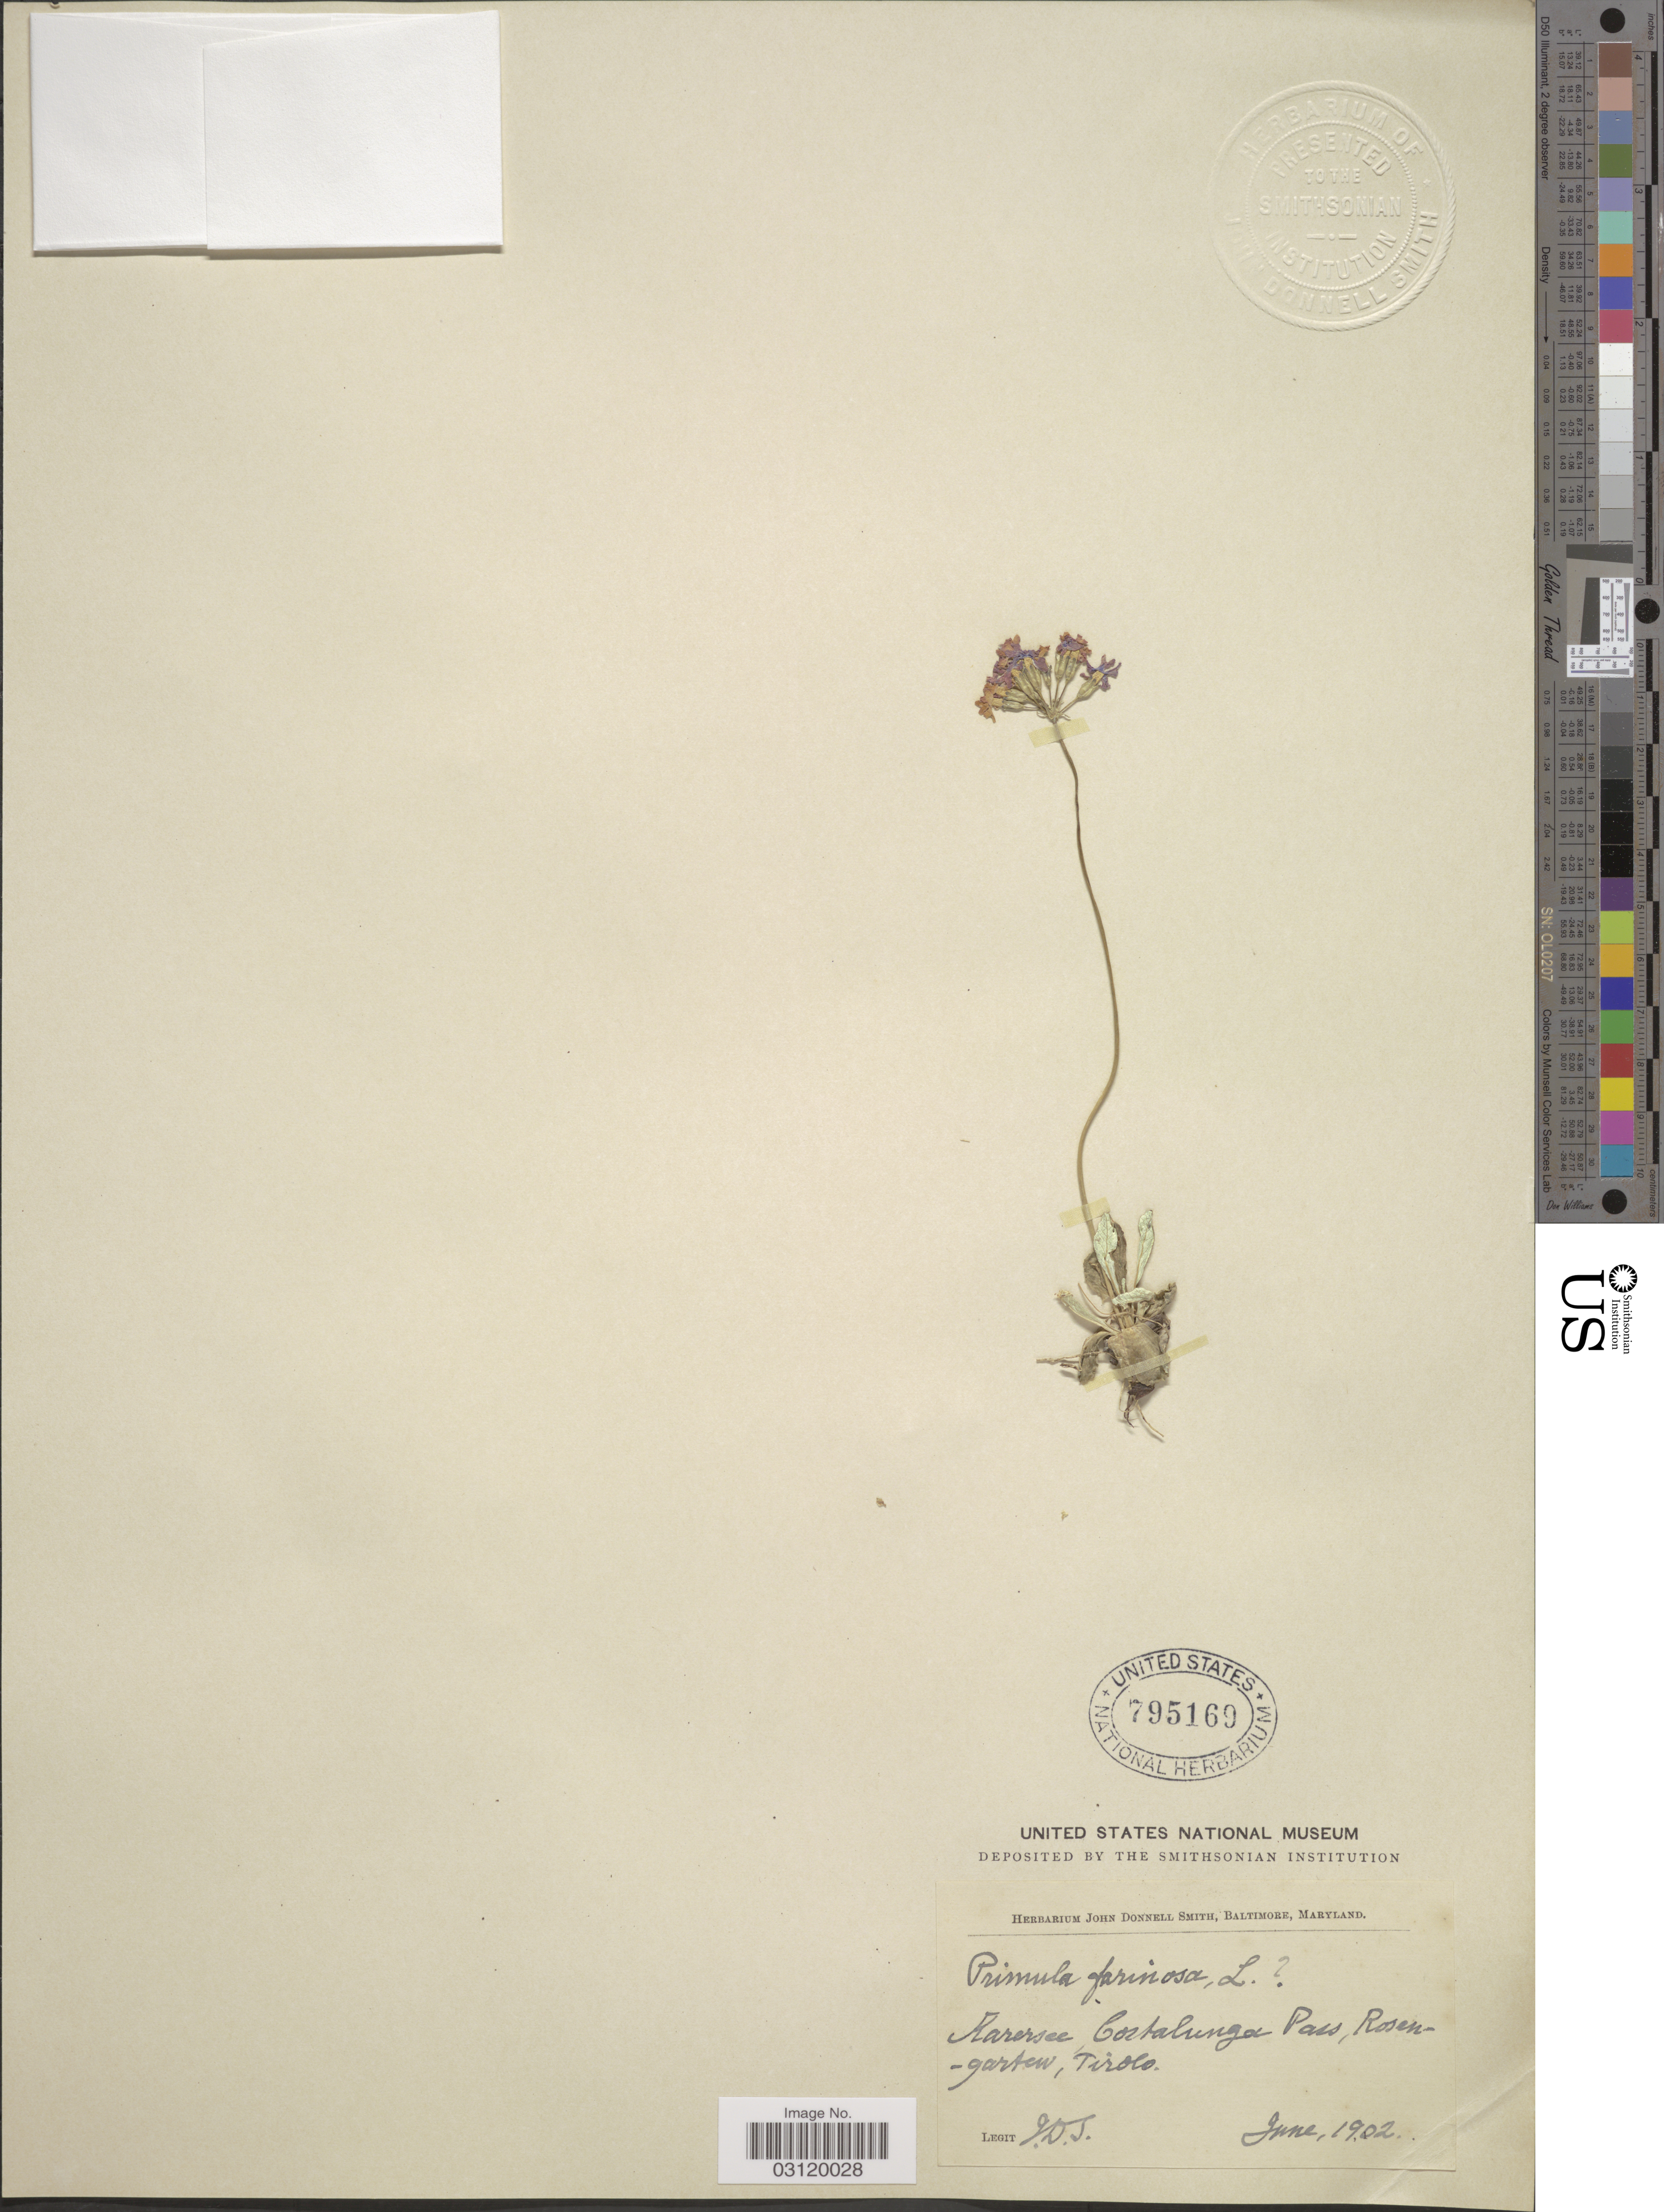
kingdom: Plantae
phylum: Tracheophyta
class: Magnoliopsida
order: Ericales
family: Primulaceae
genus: Primula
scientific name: Primula farinosa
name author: L.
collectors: J. Donnell Smith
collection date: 1902-06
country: Italy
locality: Karersee, Cortalunga Pass, Rosengarten, Tirolo.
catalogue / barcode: US 795169